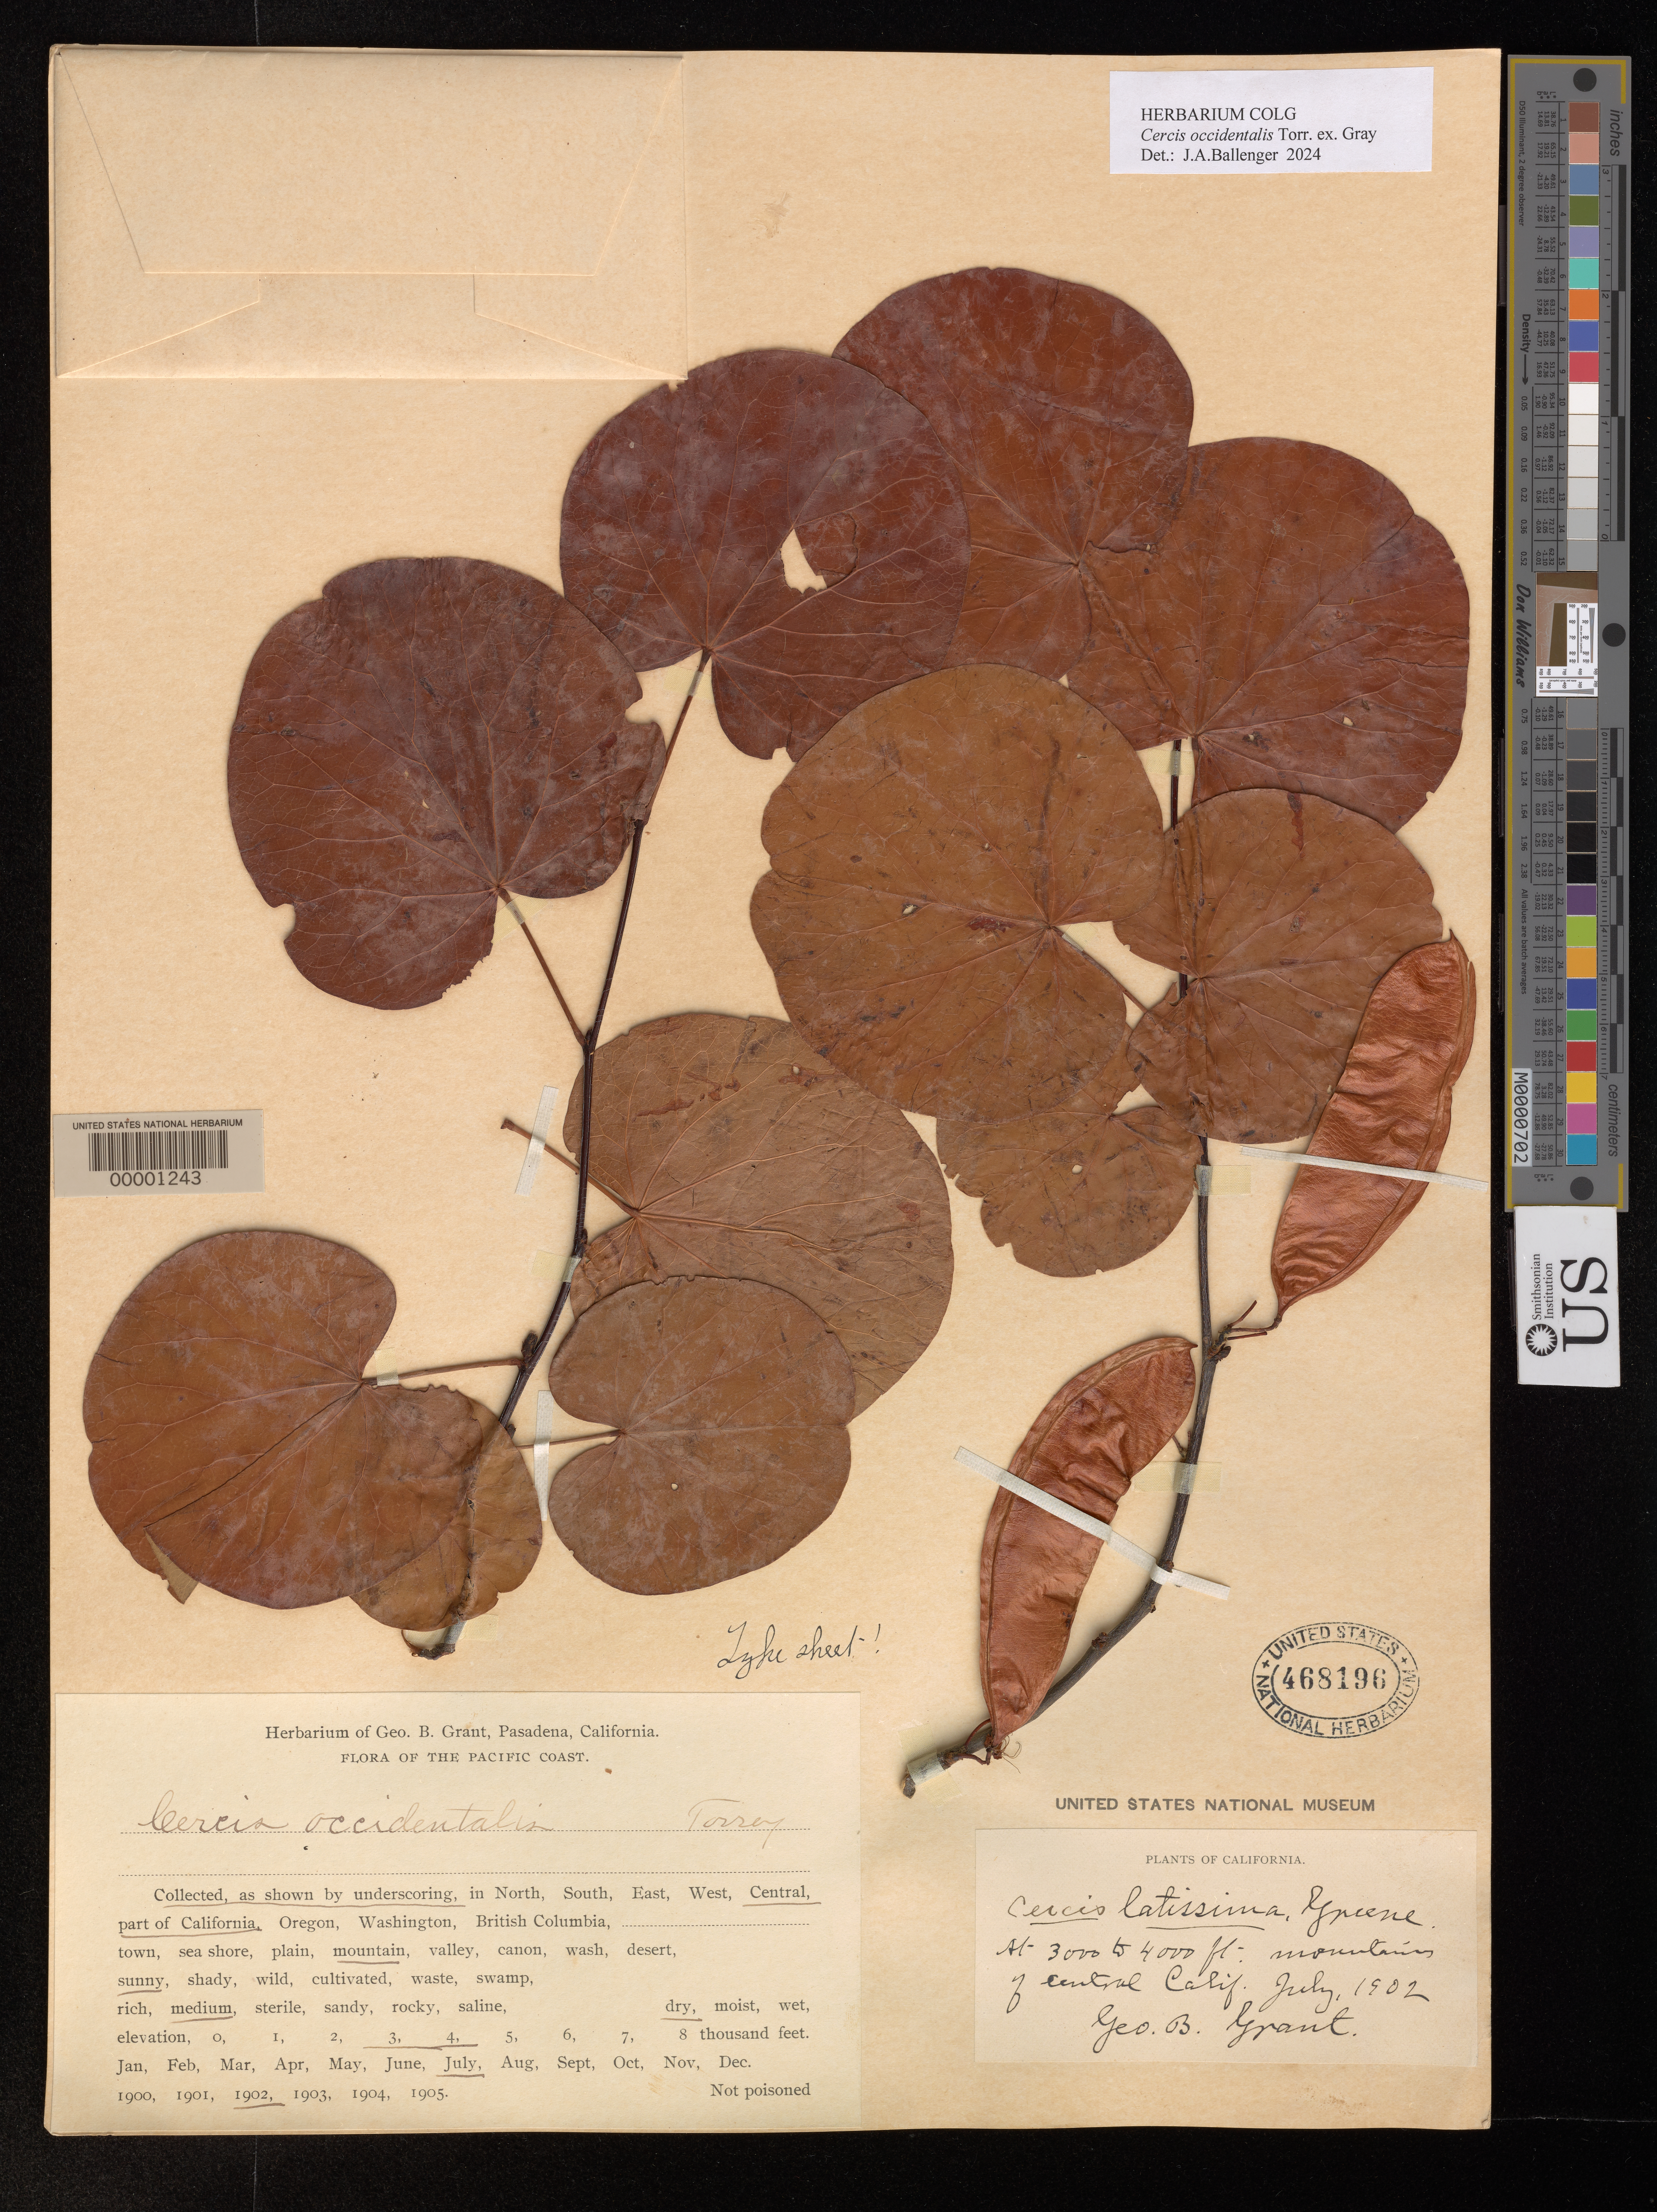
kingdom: Plantae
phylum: Tracheophyta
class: Magnoliopsida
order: Fabales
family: Fabaceae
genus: Cercis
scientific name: Cercis latissima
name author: Greene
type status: Isotype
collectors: G. Grant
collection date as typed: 1902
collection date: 1902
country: United States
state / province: California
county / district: Los Angeles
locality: Pasadena.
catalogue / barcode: US 468196